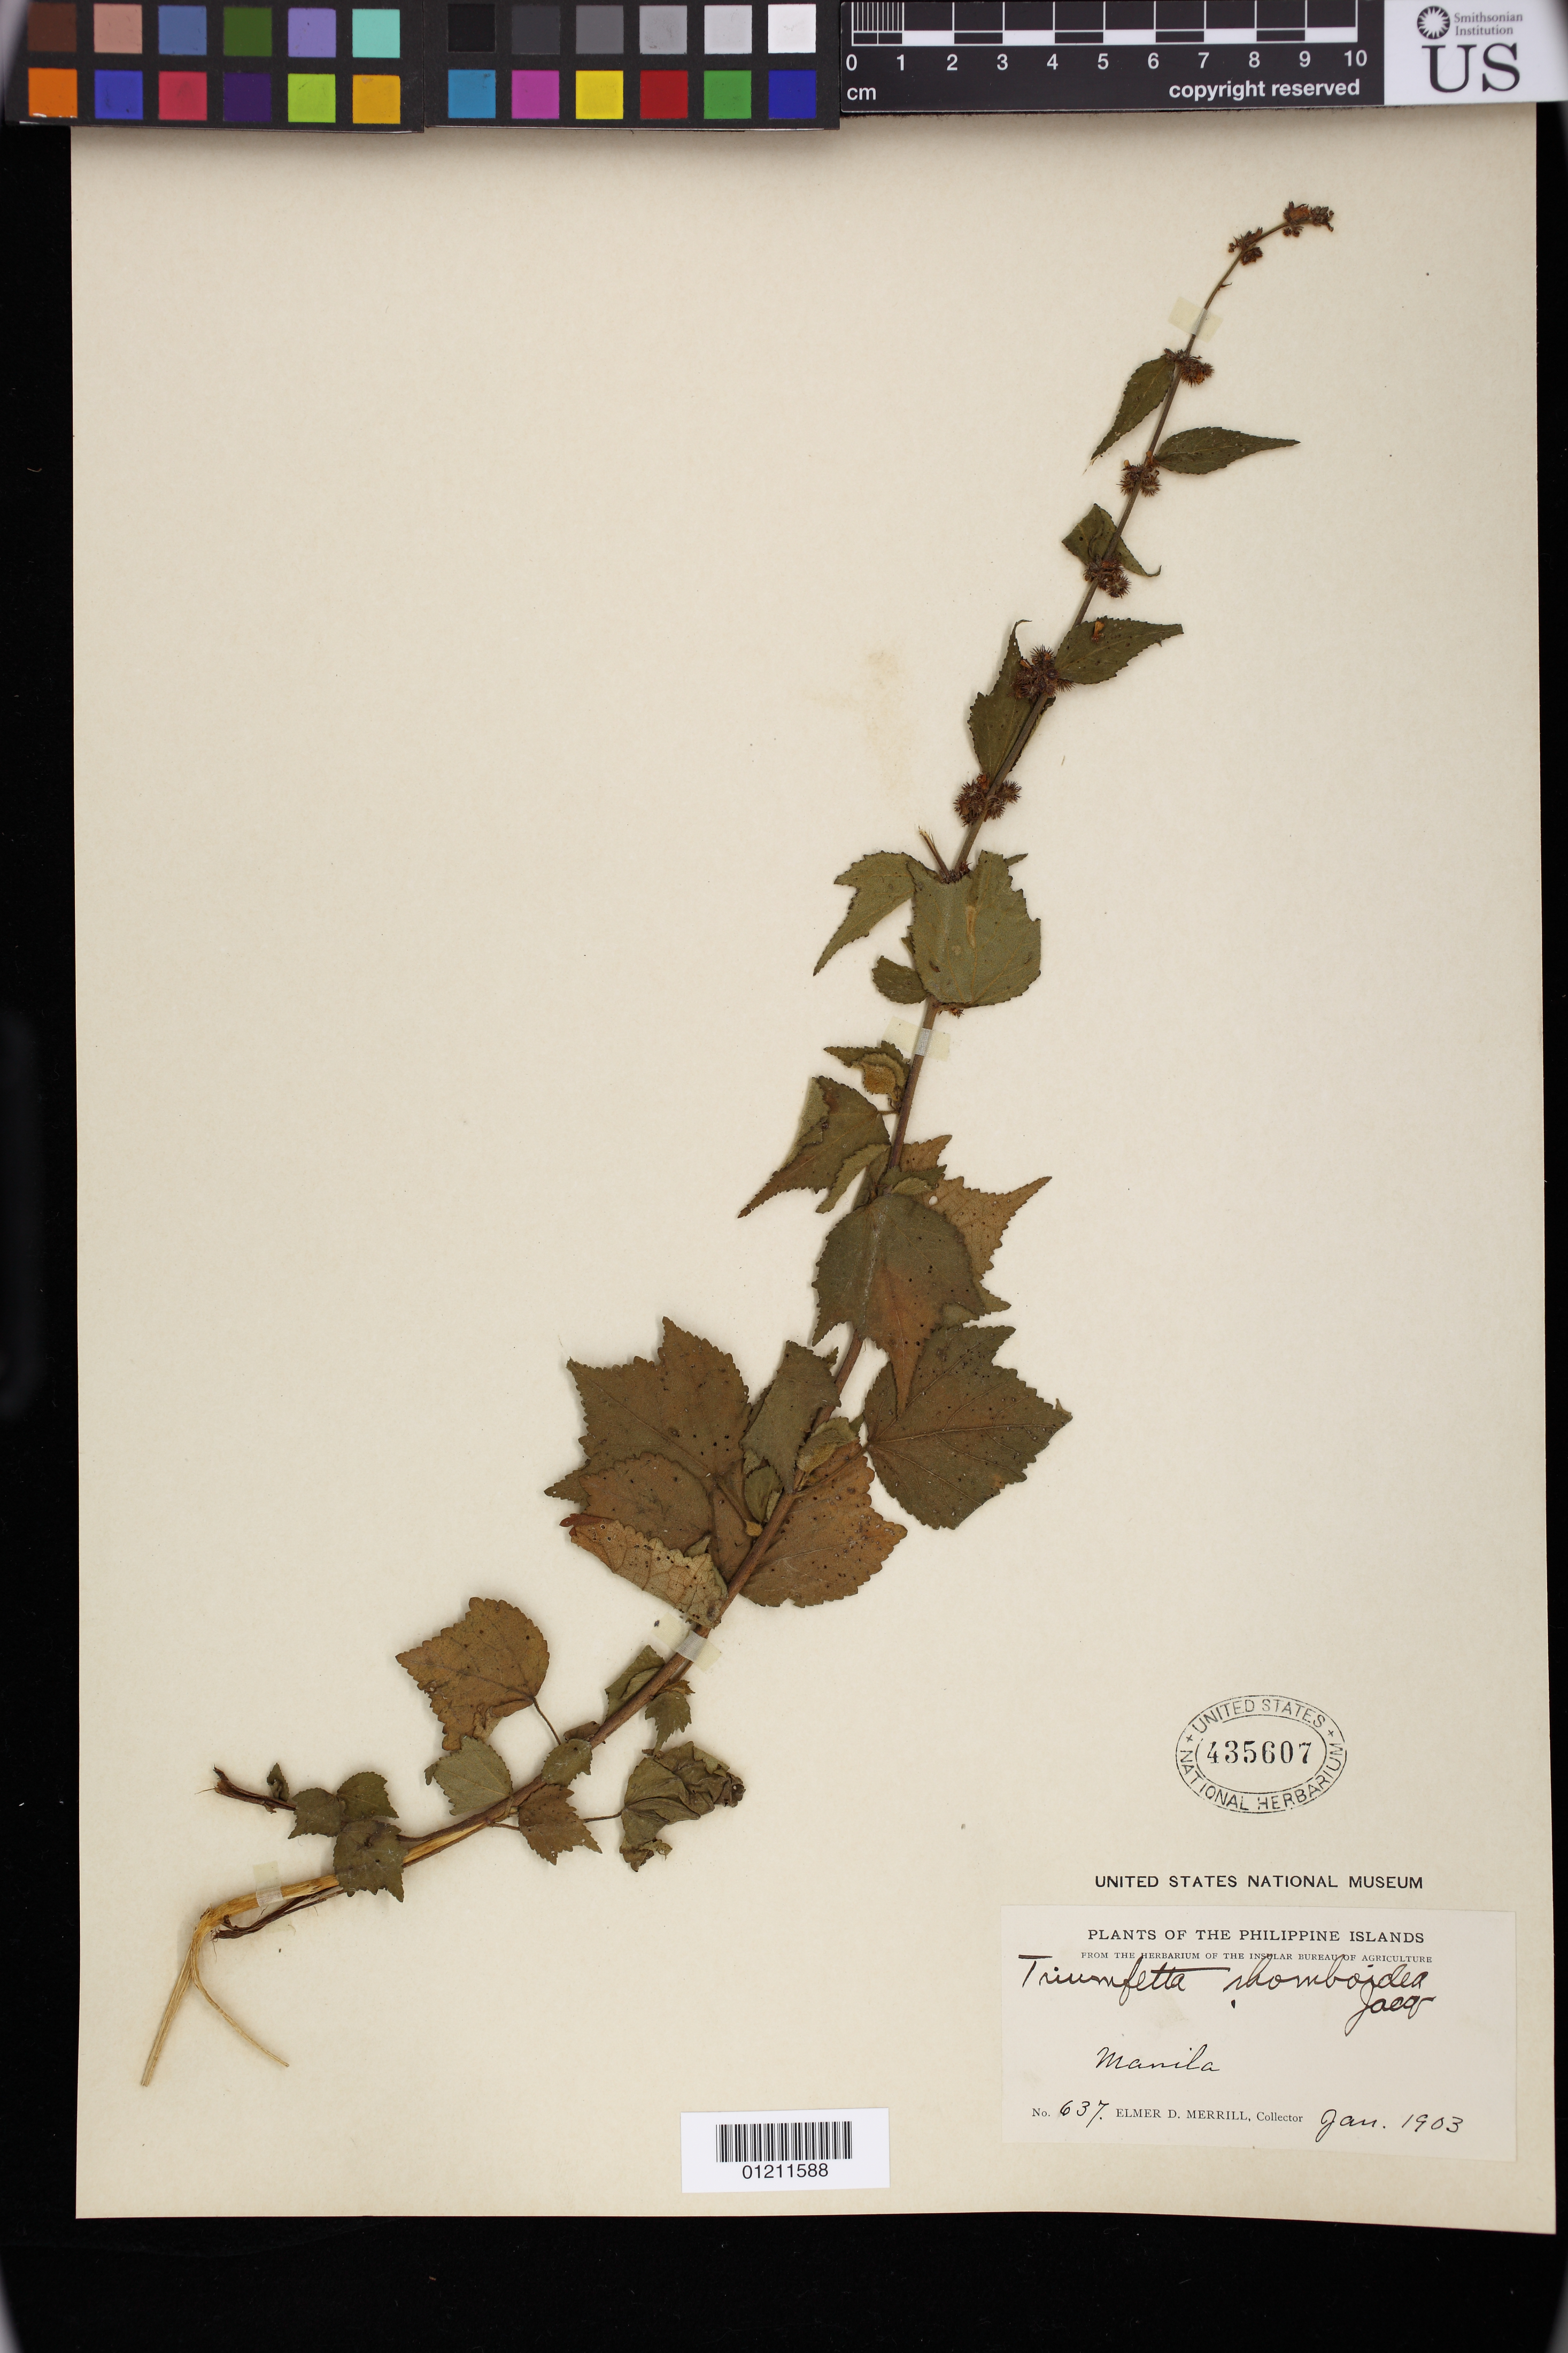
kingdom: Plantae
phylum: Tracheophyta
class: Magnoliopsida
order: Malvales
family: Malvaceae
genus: Triumfetta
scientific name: Triumfetta rhomboidea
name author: Jacq.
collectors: E. D. Merrill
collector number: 637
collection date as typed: Jan 1903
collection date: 1903-01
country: Philippines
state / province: National Capital Region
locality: Manila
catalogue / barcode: US 435607